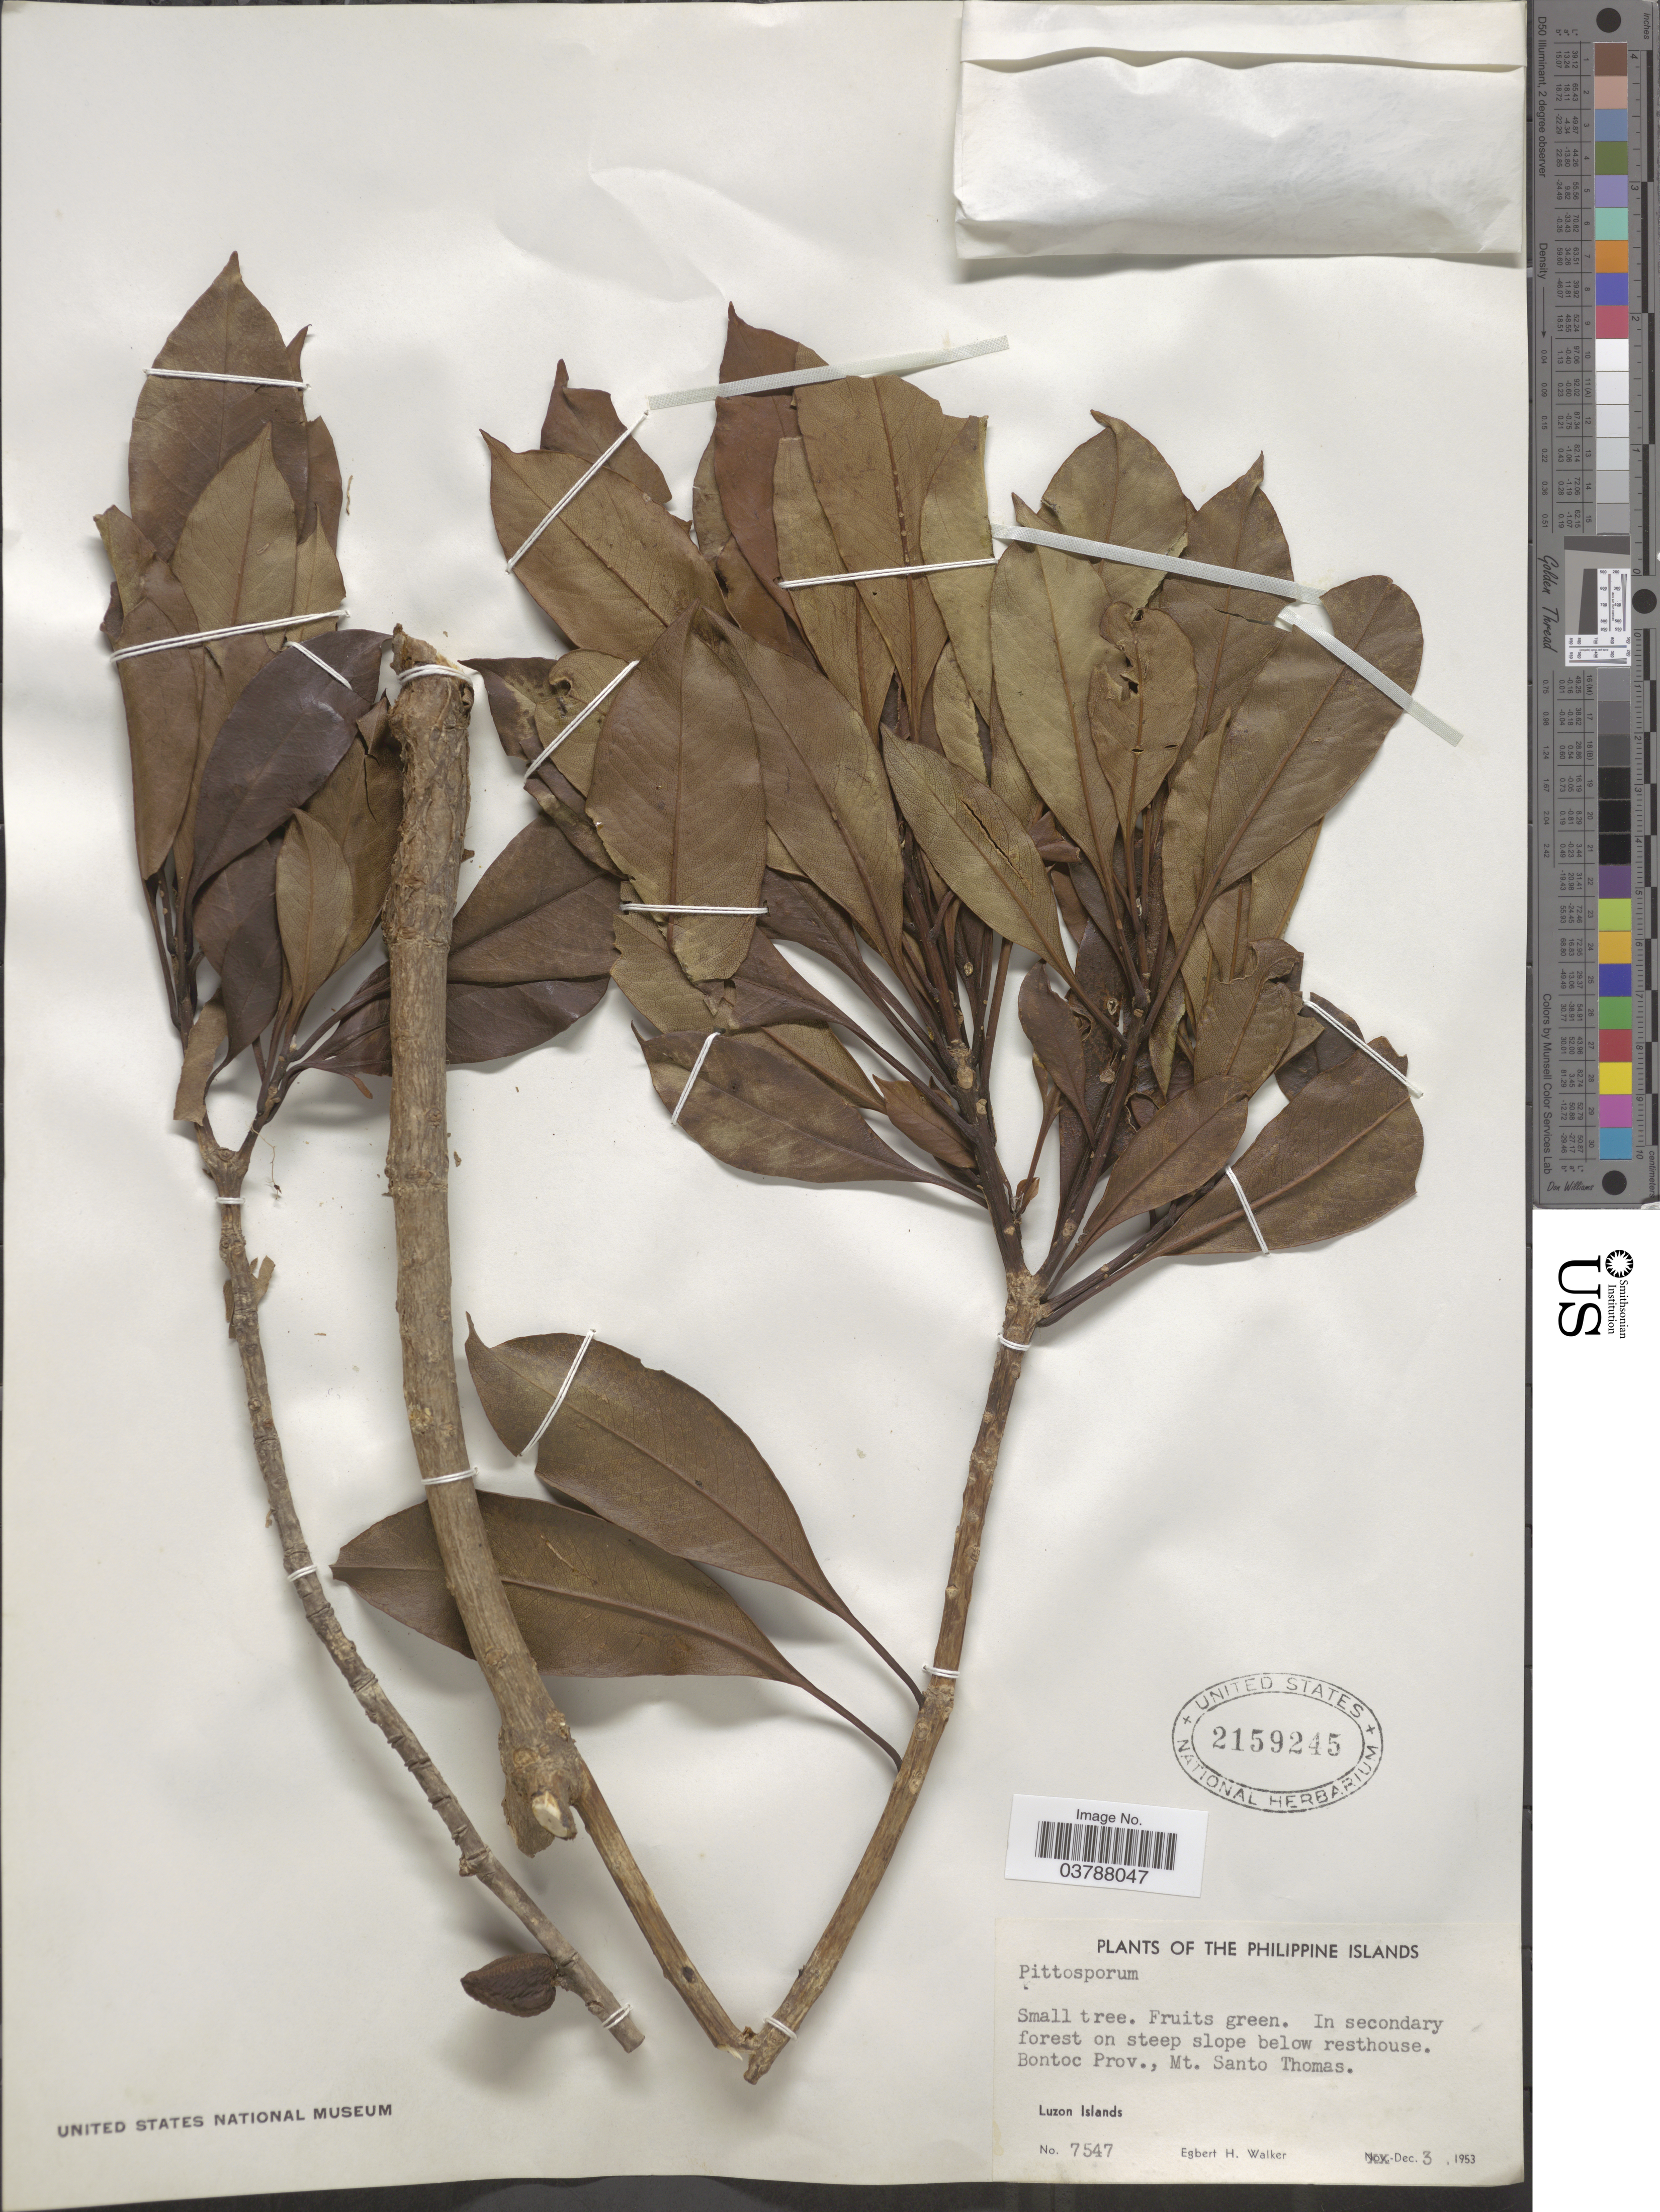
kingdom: Plantae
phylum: Tracheophyta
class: Magnoliopsida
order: Apiales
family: Pittosporaceae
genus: Pittosporum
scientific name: Pittosporum sp.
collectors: E. H. Walker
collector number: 7547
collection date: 1953-12-03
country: Philippines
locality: The Philippine Islands. In secondary forest on steep slope below resthouse. Bontoc Prov., Mt. Santo Thomas. Luzon Islands.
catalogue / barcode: US 2159245